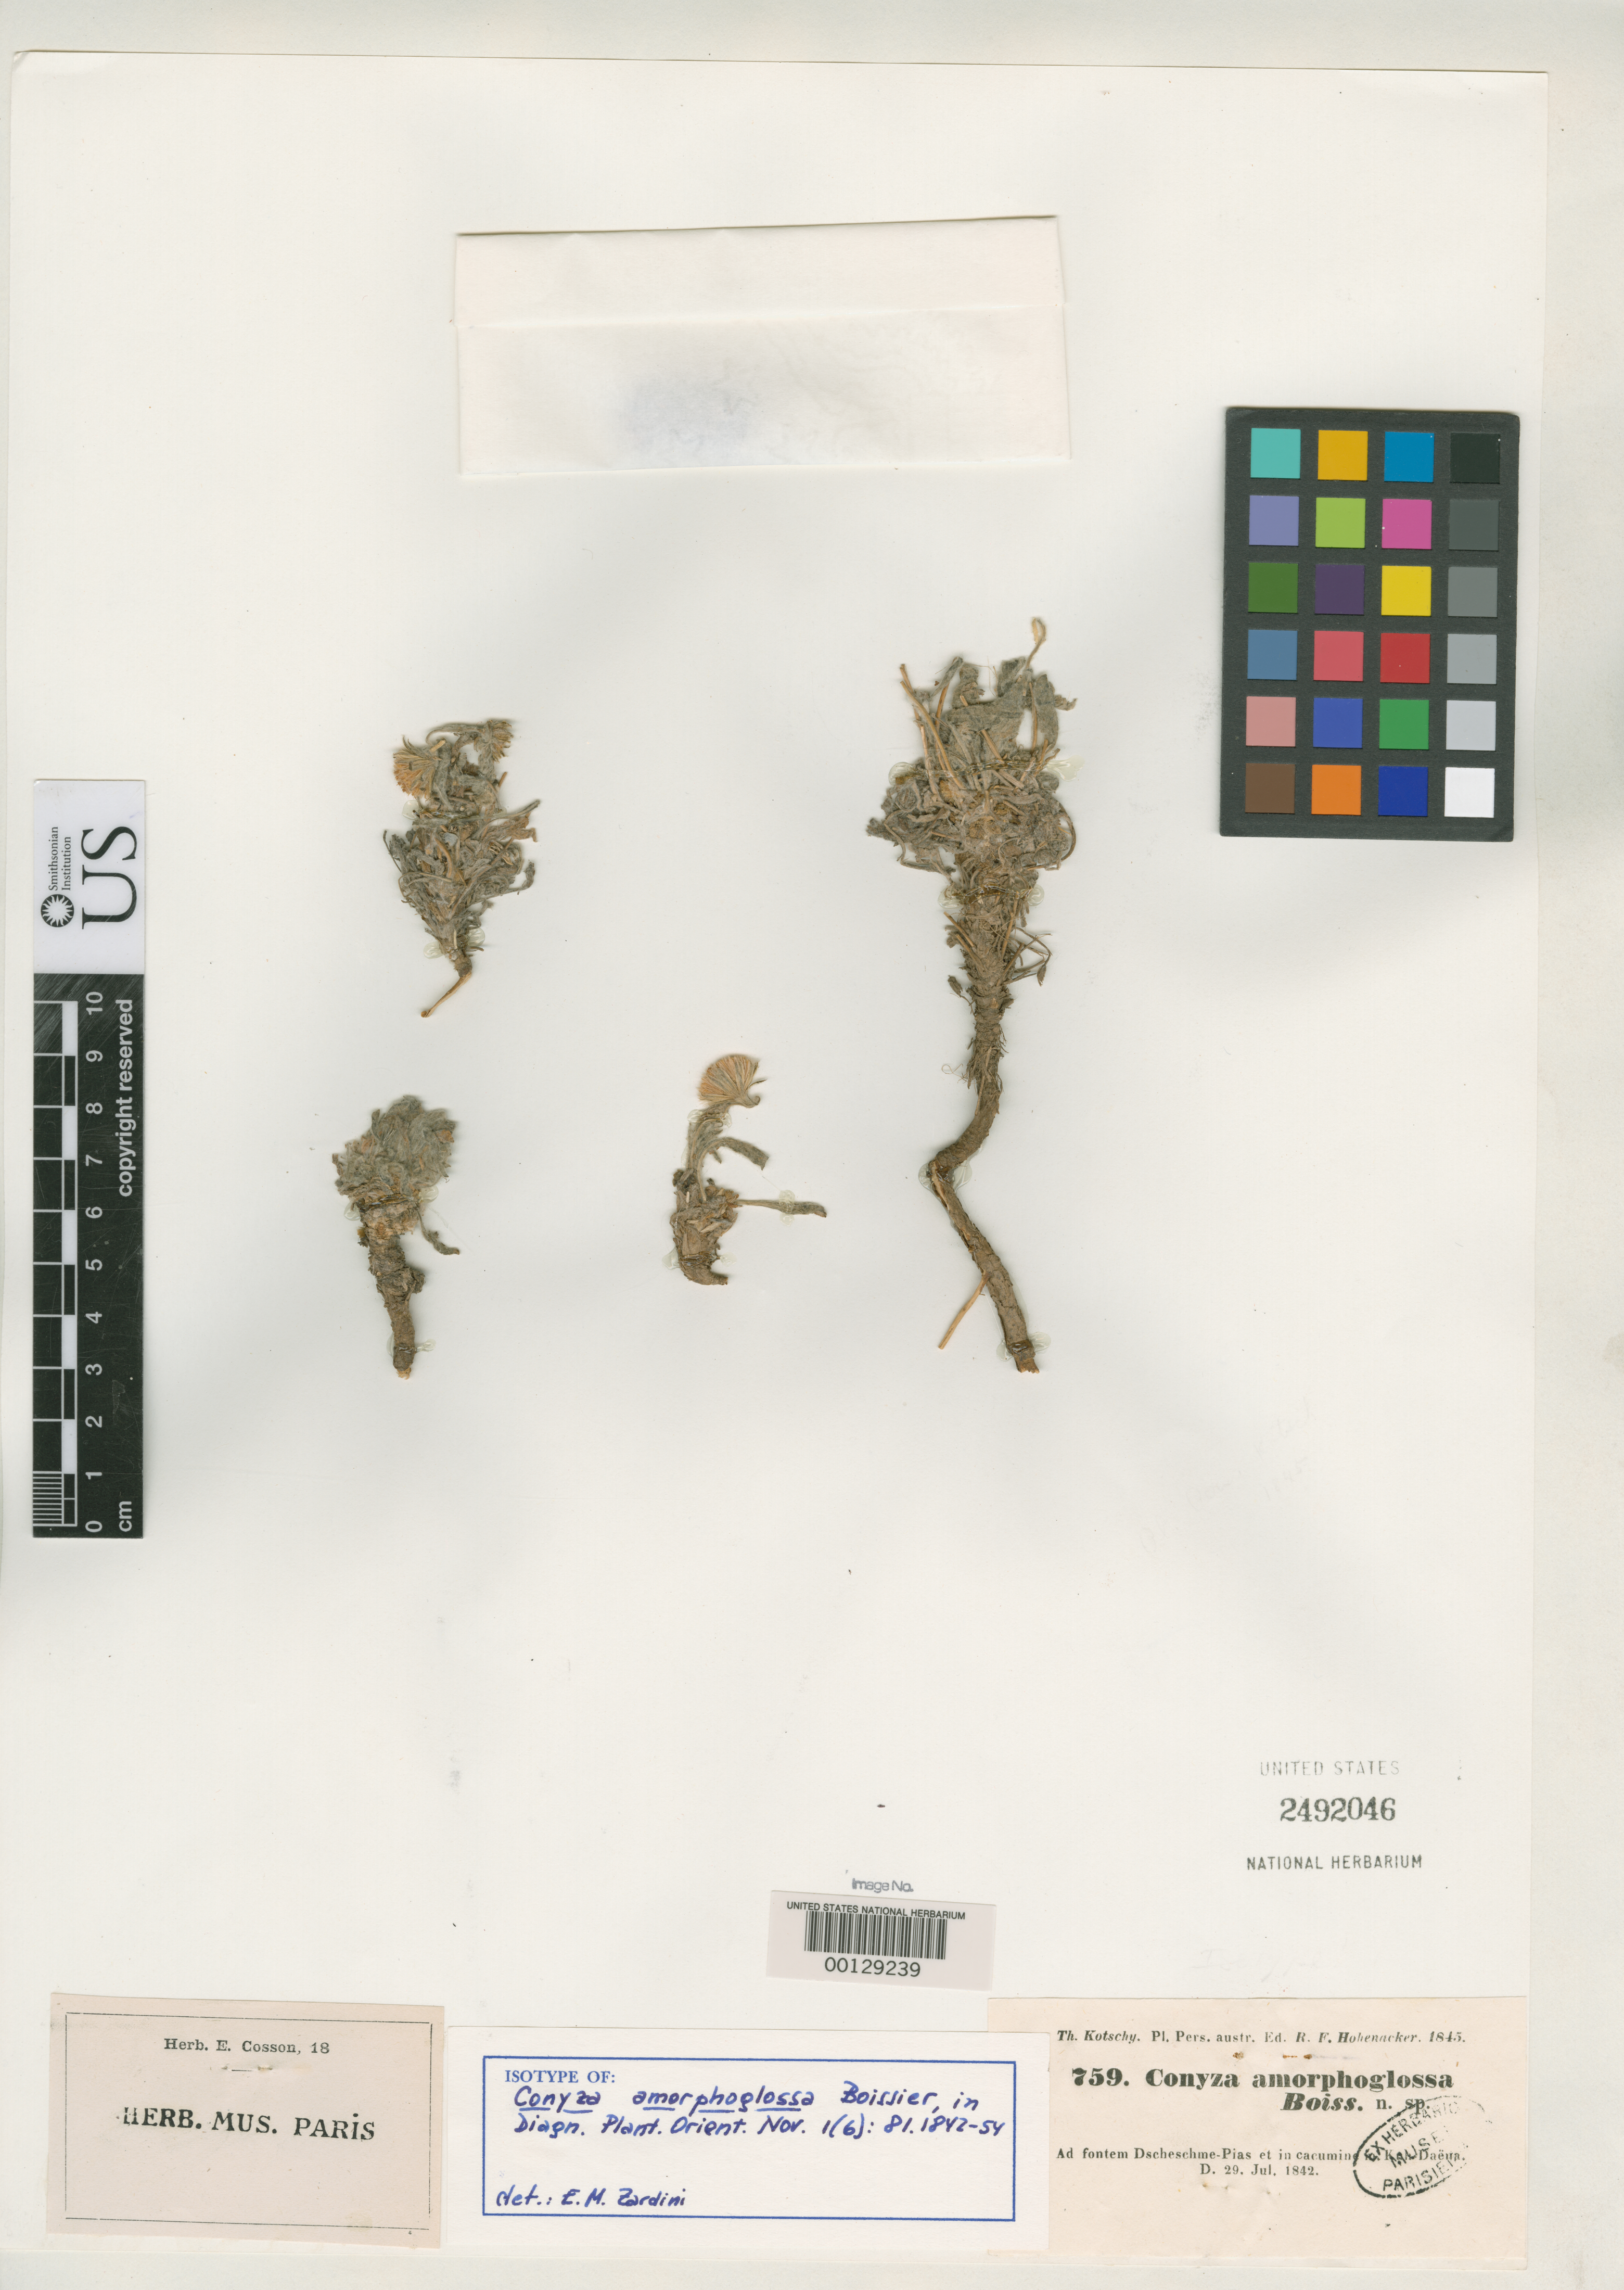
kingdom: Plantae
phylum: Tracheophyta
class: Magnoliopsida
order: Asterales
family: Asteraceae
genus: Conyza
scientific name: Conyza amorphoglossa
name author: Boiss.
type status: Isotype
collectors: K. G. Kotschy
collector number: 759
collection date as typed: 29 Jul 1842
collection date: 1842-07-29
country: Iran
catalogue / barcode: US 2492046